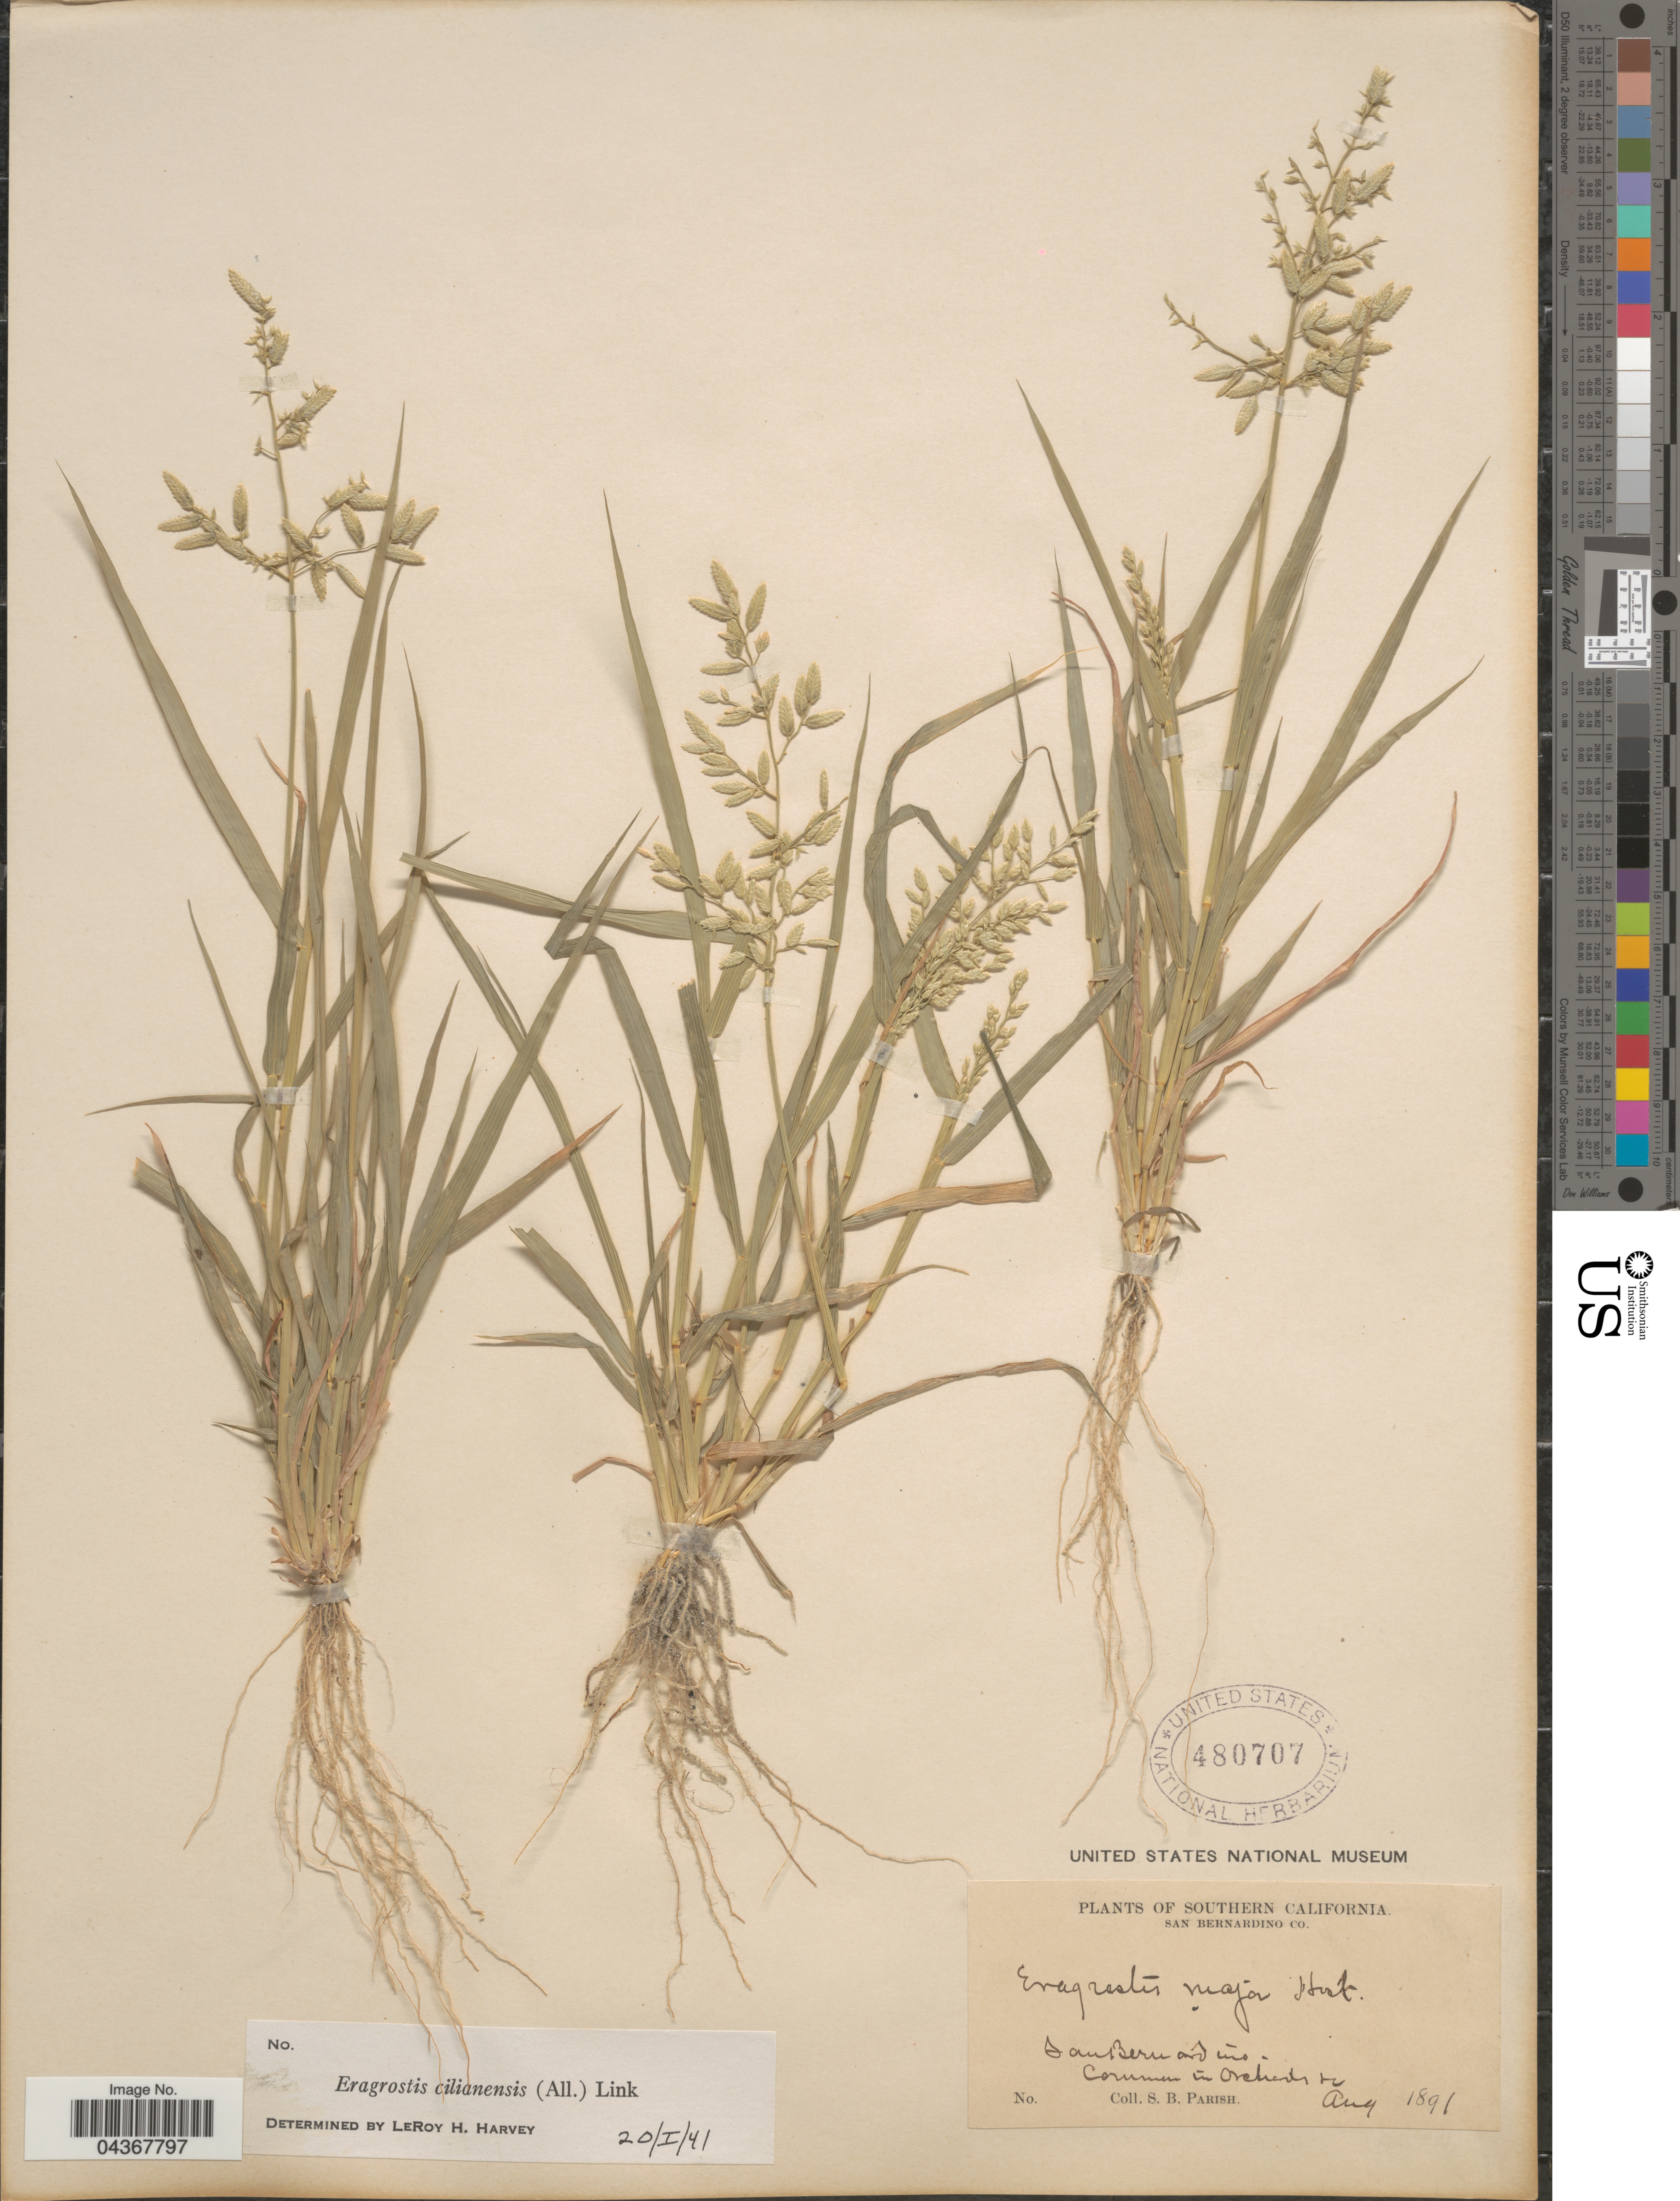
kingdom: Plantae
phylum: Tracheophyta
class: Liliopsida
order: Poales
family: Poaceae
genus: Eragrostis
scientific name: Eragrostis cilianensis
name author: (Bellardi) Vignolo ex Janch.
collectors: S. B. Parish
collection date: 1891-08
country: United States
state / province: California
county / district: San Bernardino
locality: Southern California. San Bernardino Co. San Bernardino.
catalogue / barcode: US 480707